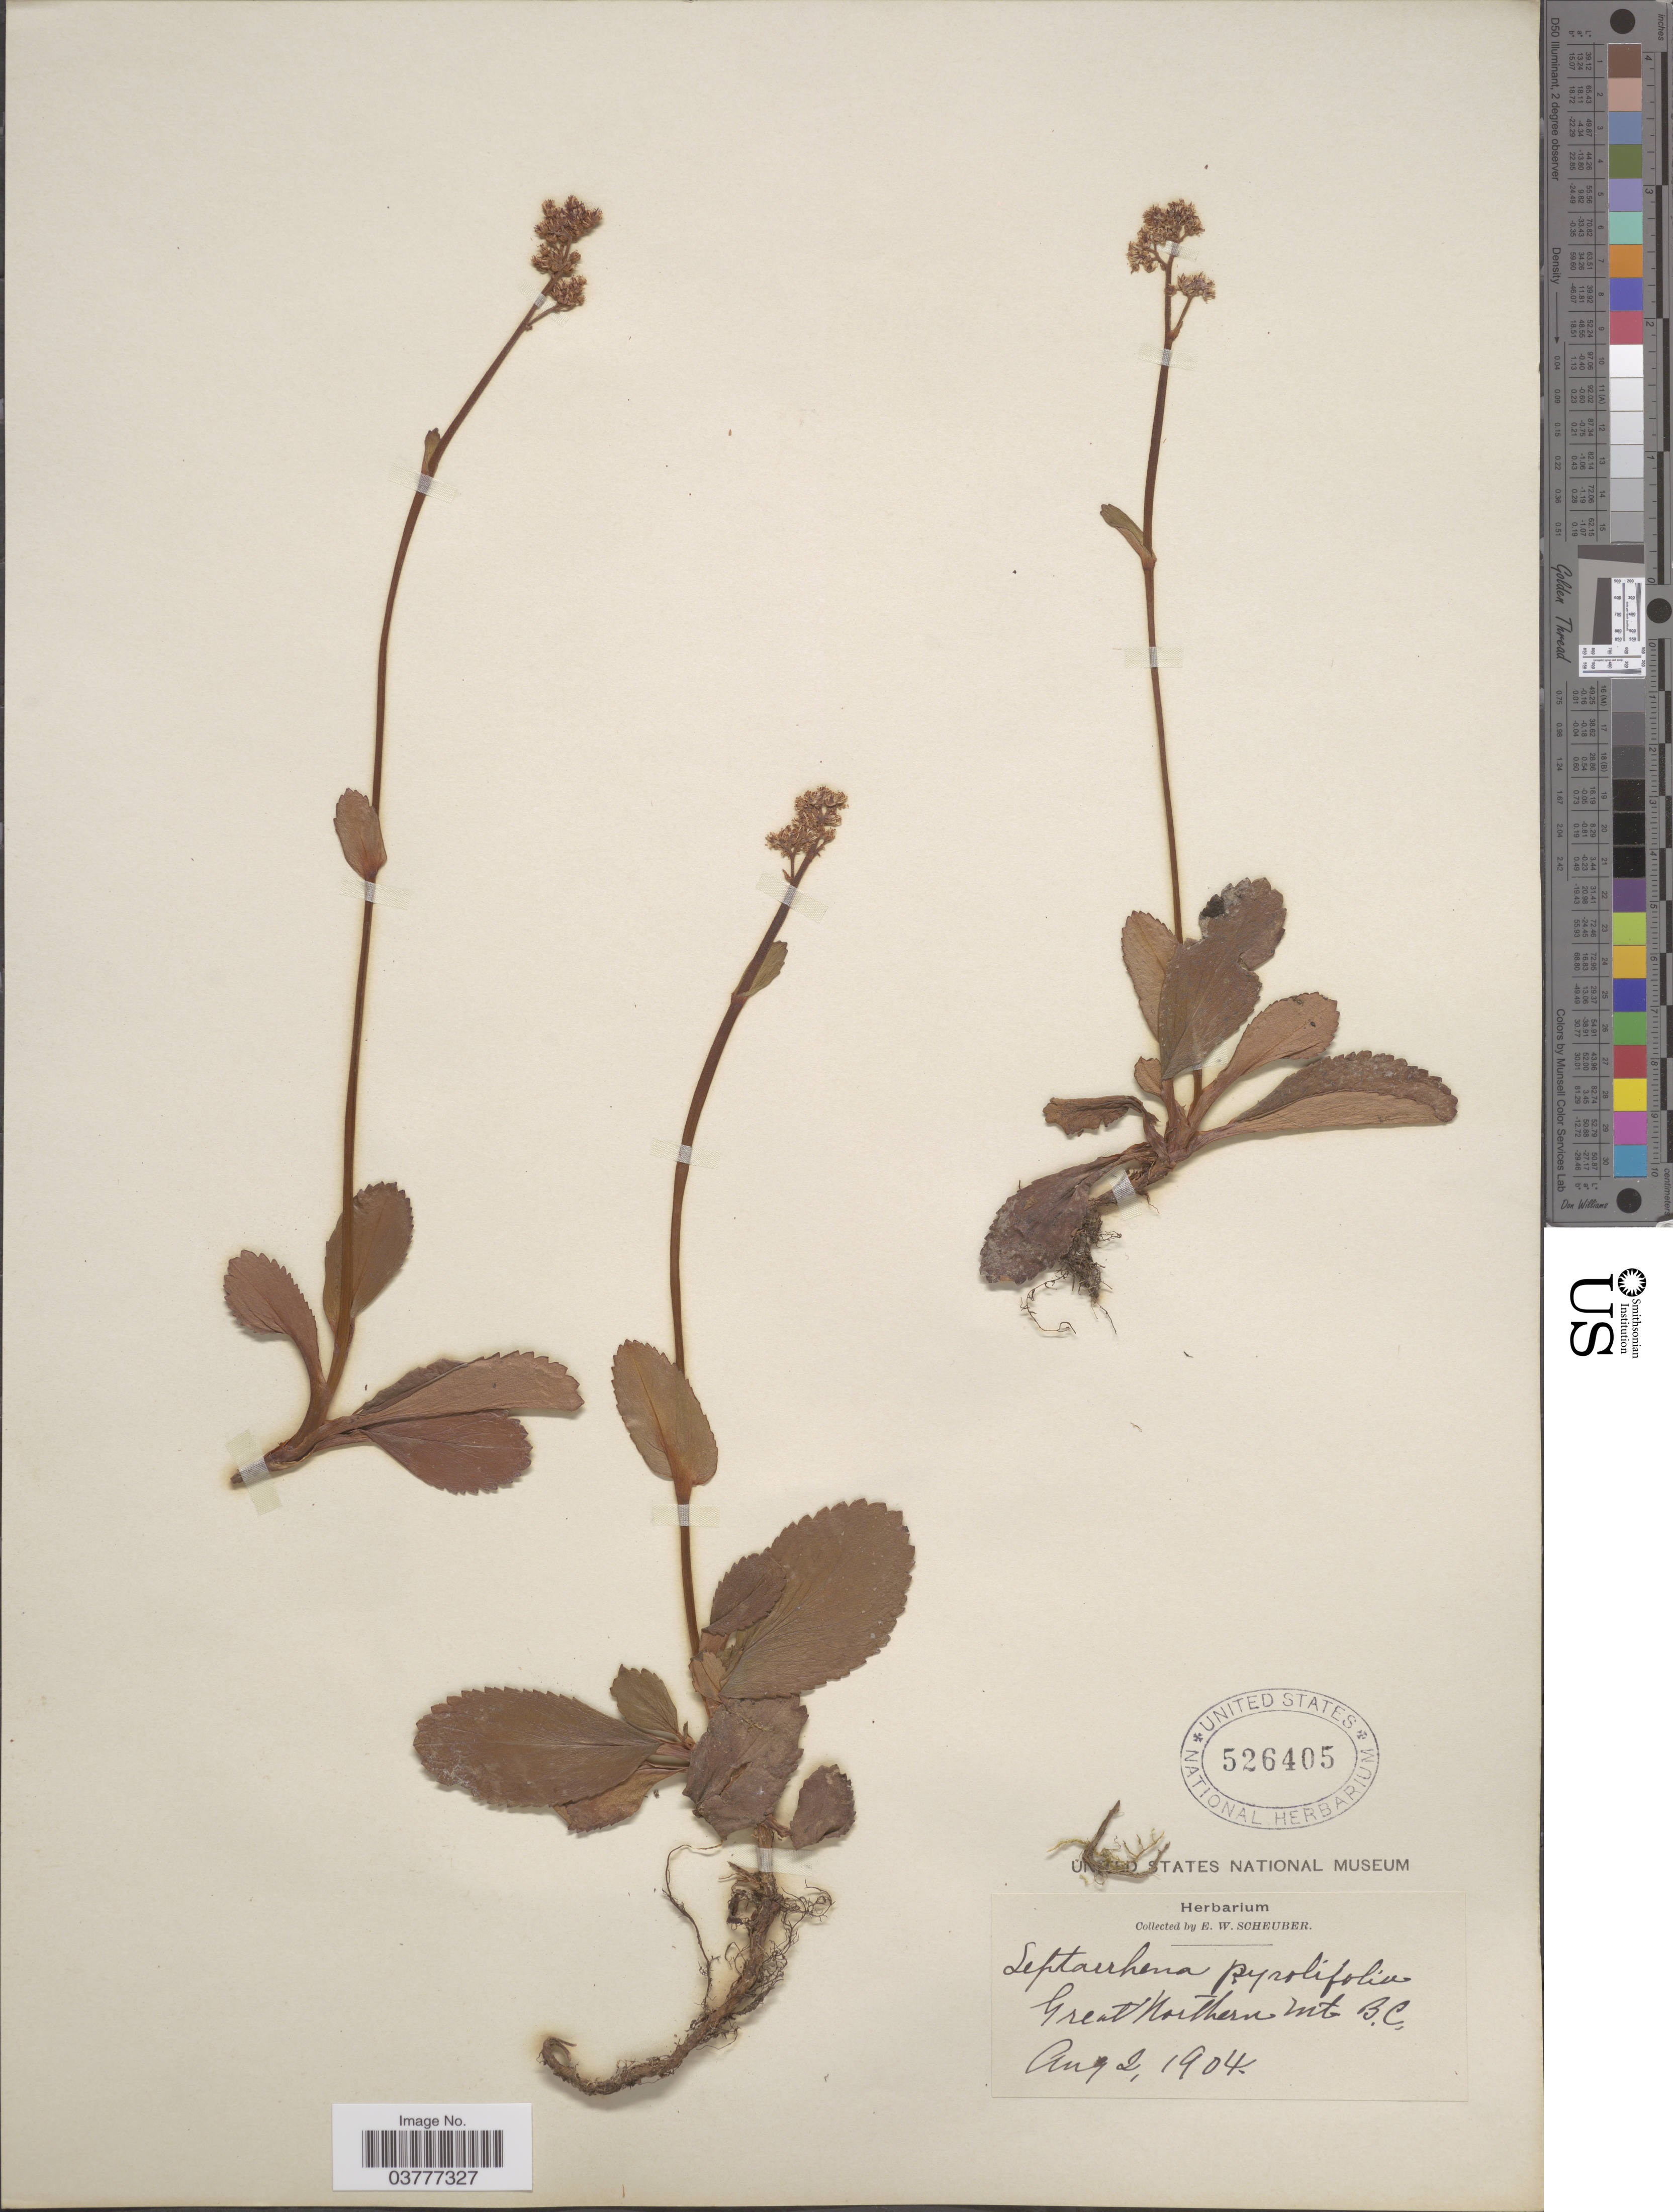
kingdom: Plantae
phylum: Tracheophyta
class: Magnoliopsida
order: Saxifragales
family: Saxifragaceae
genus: Leptarrhena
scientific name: Leptarrhena pyrolifolia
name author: (D. Don) Ser.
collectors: E. Scheuber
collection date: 1904-08-02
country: Canada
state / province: British Columbia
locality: Great Northern Mt.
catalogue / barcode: US 526405